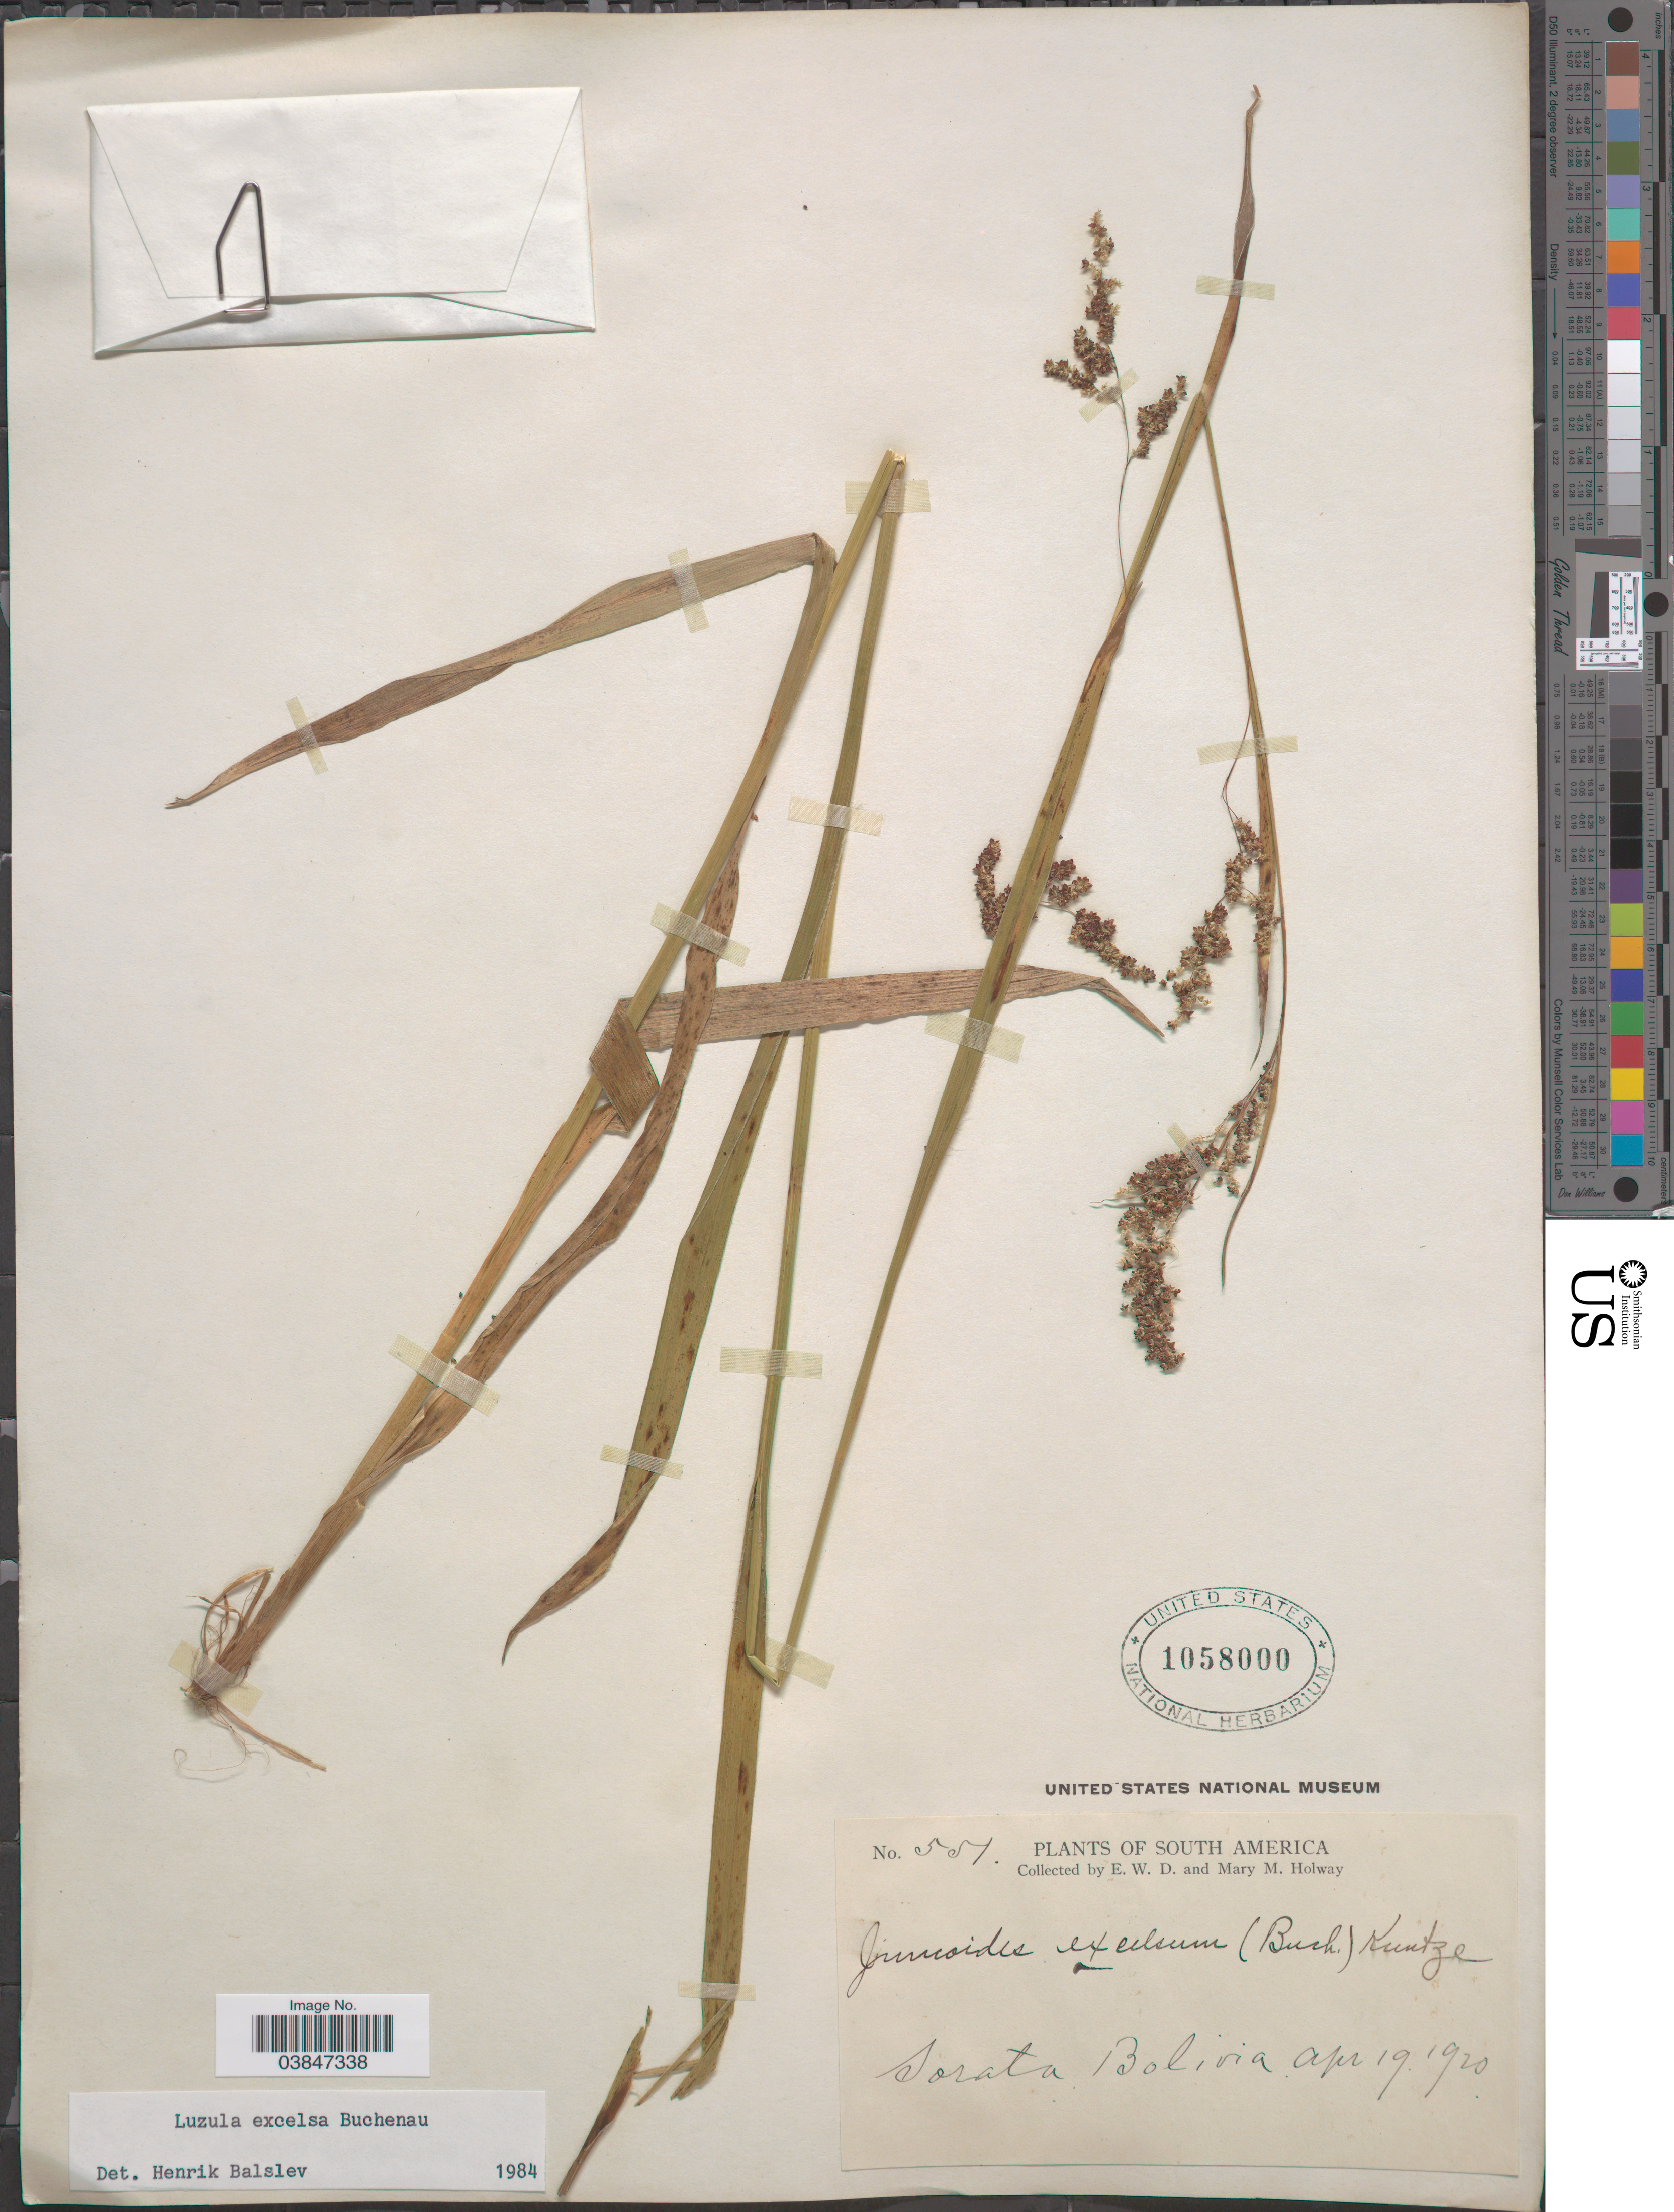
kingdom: Plantae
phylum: Tracheophyta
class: Liliopsida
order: Poales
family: Juncaceae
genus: Luzula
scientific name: Luzula excelsa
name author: Buchenau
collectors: E. W. D. Holway & M. M. Holway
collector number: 551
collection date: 1920-04-19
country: Bolivia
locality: Sorata.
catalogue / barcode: US 1058000